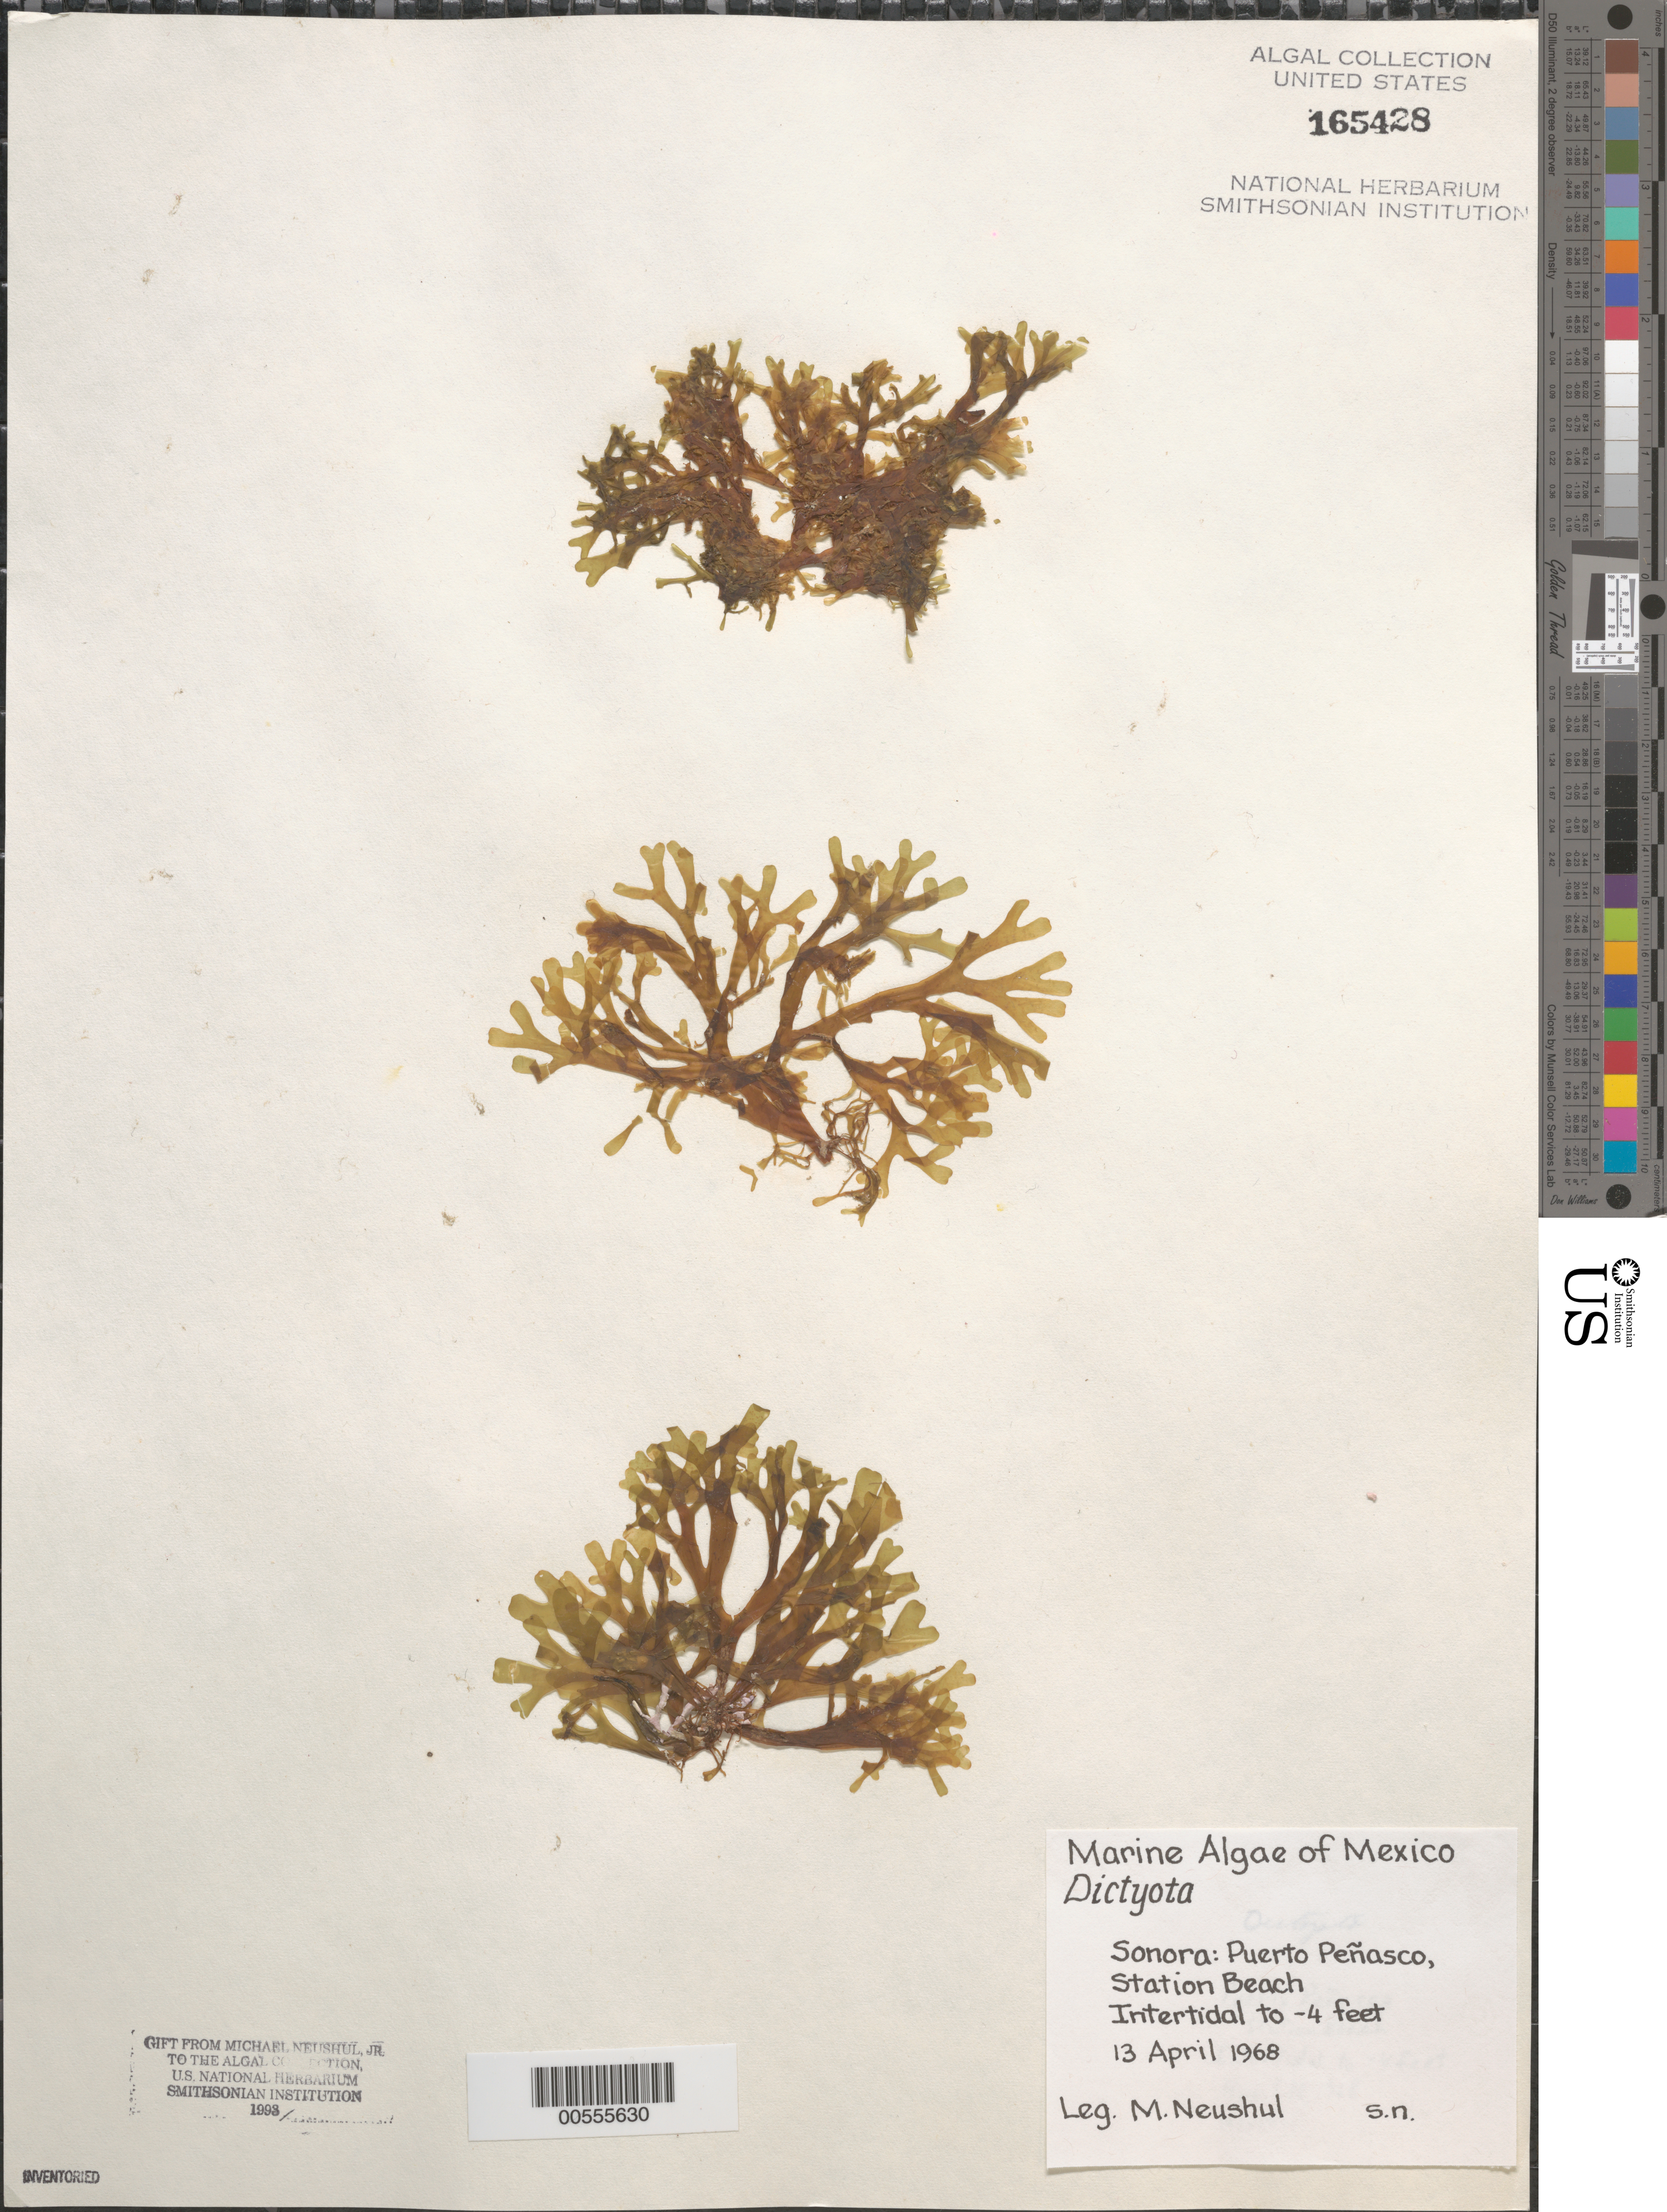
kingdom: Chromista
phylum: Ochrophyta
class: Phaeophyceae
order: Dictyotales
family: Dictyotaceae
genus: Dictyota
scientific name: Dictyota sp.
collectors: M. Neushul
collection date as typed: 13 Apr 1968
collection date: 1968-04-13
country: Mexico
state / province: Sonora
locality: Puerto Penasco, Playa Estacion (Station Beach)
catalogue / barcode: US 165428